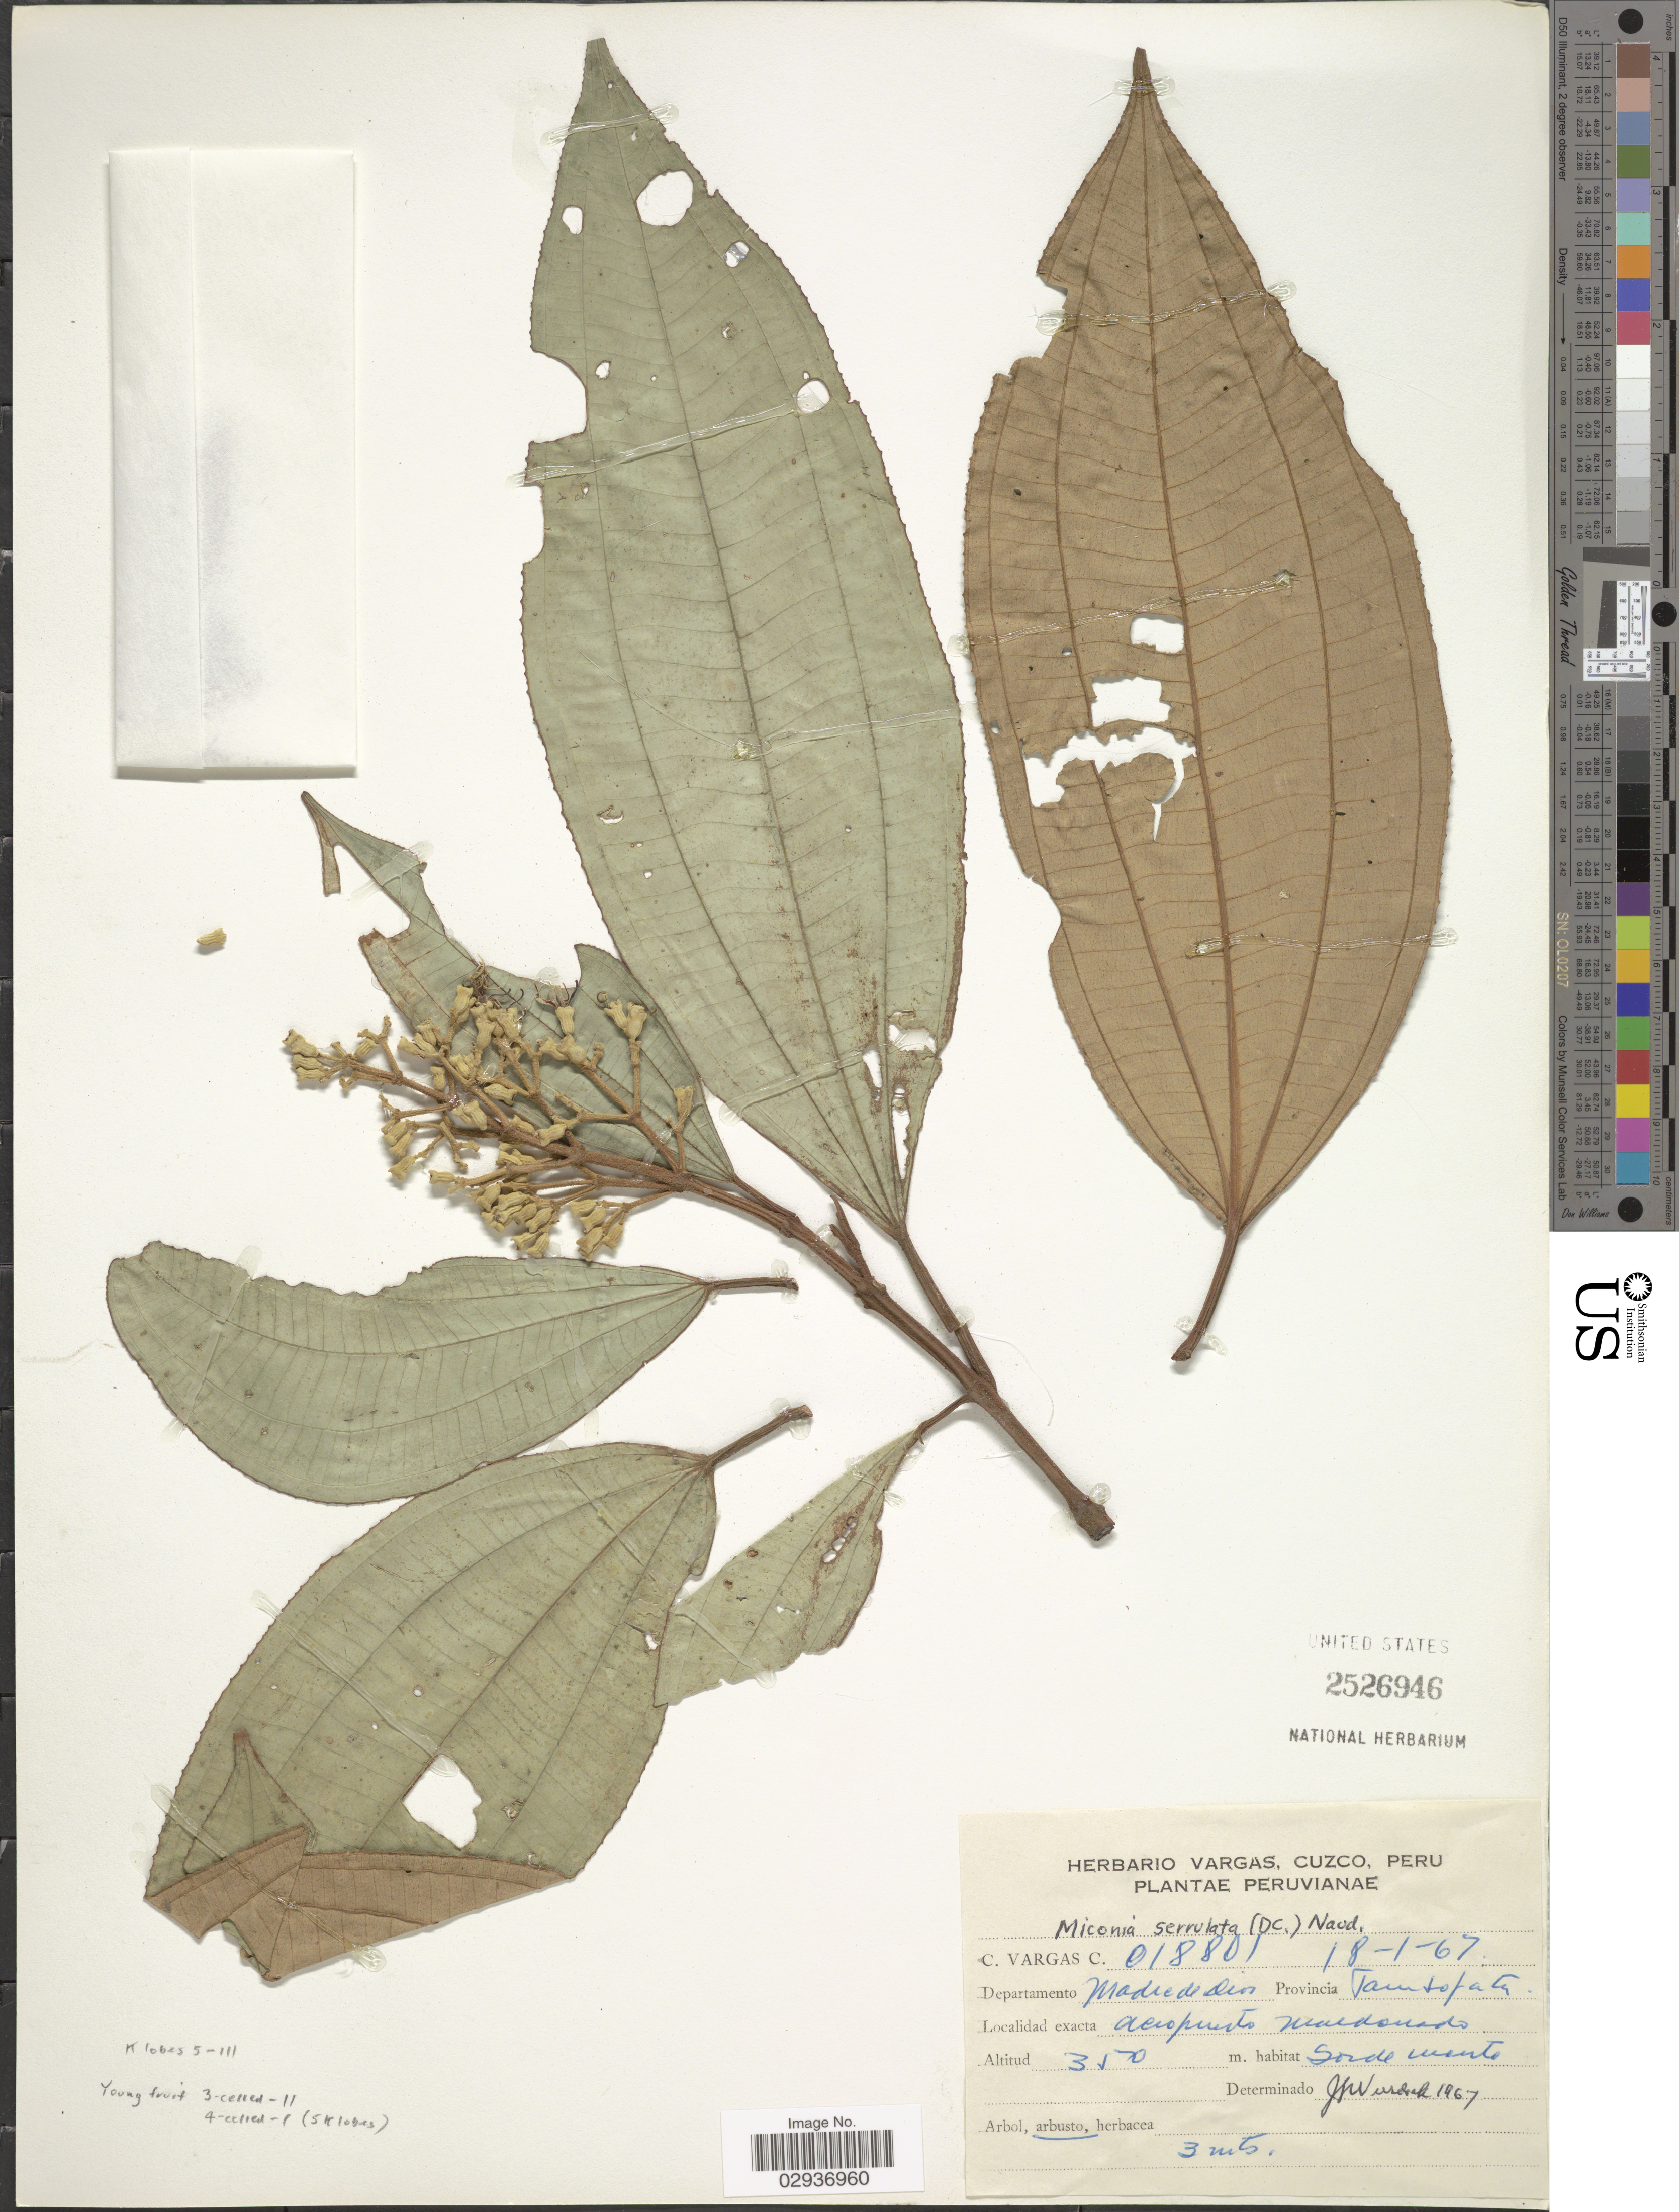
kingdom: Plantae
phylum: Tracheophyta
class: Magnoliopsida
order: Myrtales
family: Melastomataceae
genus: Miconia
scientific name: Miconia bubalina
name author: Naudin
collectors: C. Vargas Calderón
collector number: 018801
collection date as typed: Transcribed d/m/y: 18/1/67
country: Peru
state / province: Madre de Dios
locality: Departamento Madre de Dios. Provincia Tambopata. Aeropuerto Maldonado.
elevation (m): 350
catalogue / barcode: US 2526946